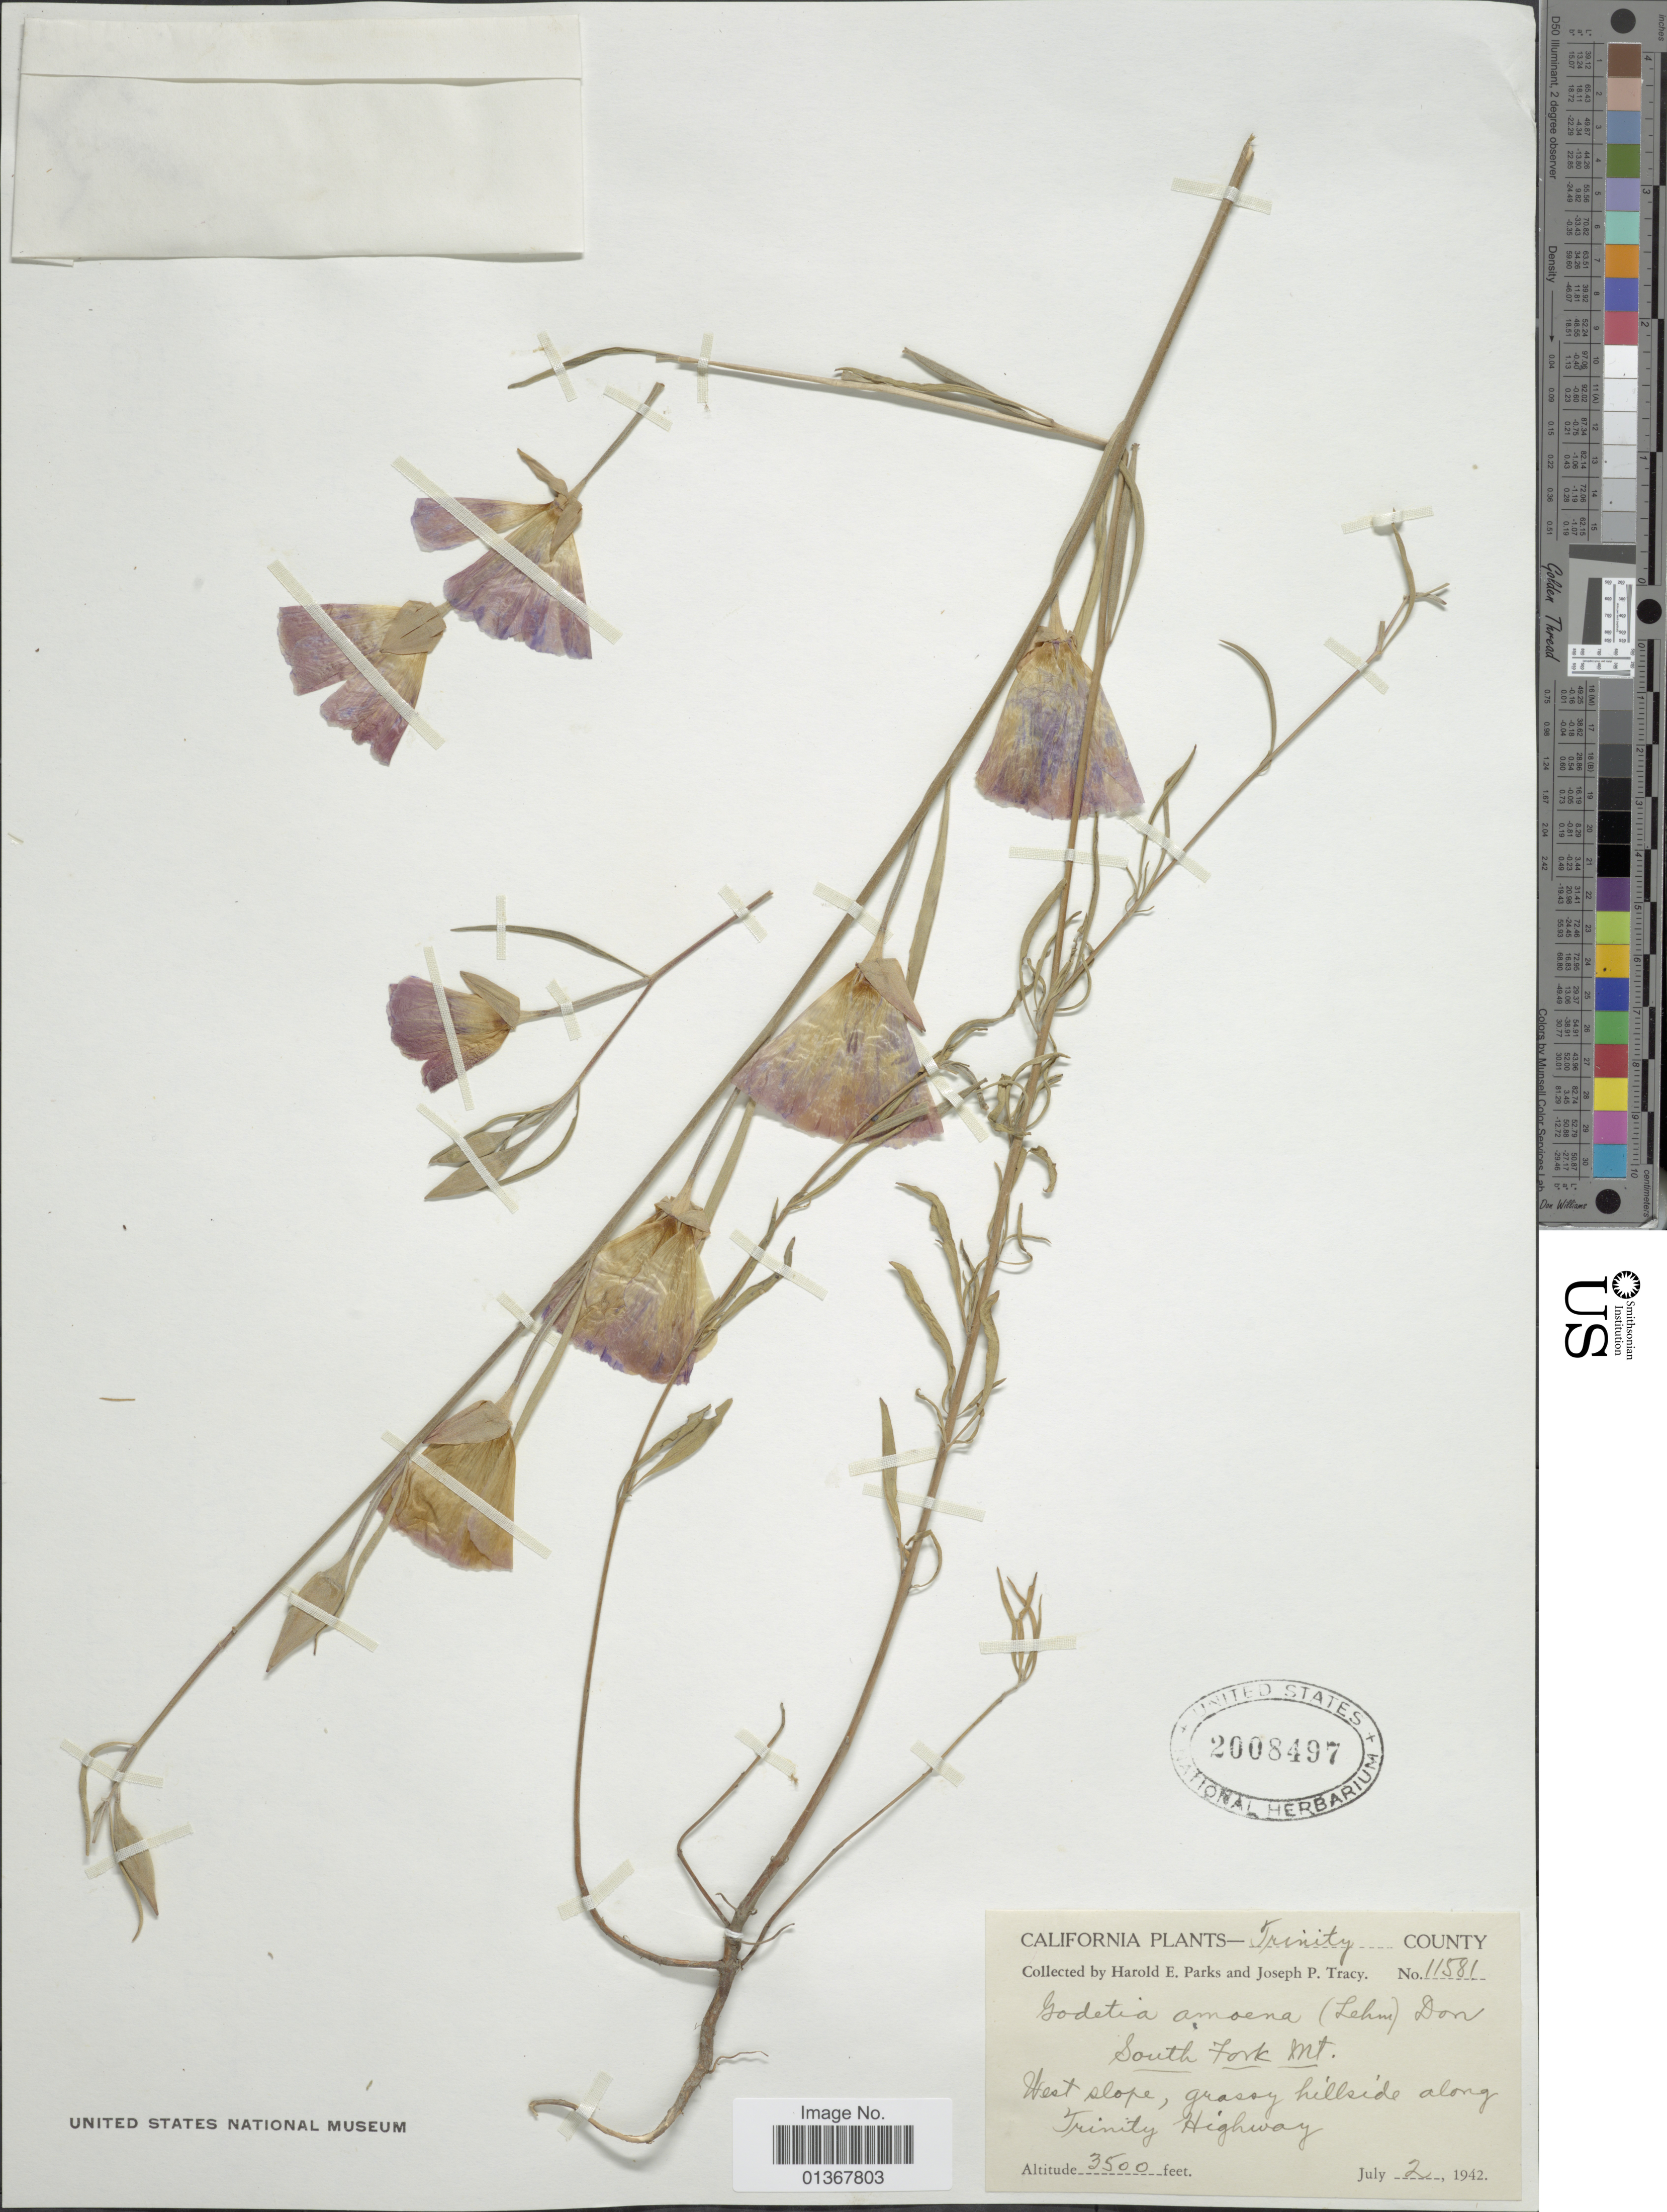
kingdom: Plantae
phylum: Tracheophyta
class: Magnoliopsida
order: Myrtales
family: Onagraceae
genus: Clarkia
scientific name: Clarkia amoena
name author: (Lehm.) A. Nelson & J.F. Macbr.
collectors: H. E. Parks & J. Tracy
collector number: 11581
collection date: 1942-07-02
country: United States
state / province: California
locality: West slope, grassy hillside along Trinity Highway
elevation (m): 1067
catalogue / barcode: US 2008497